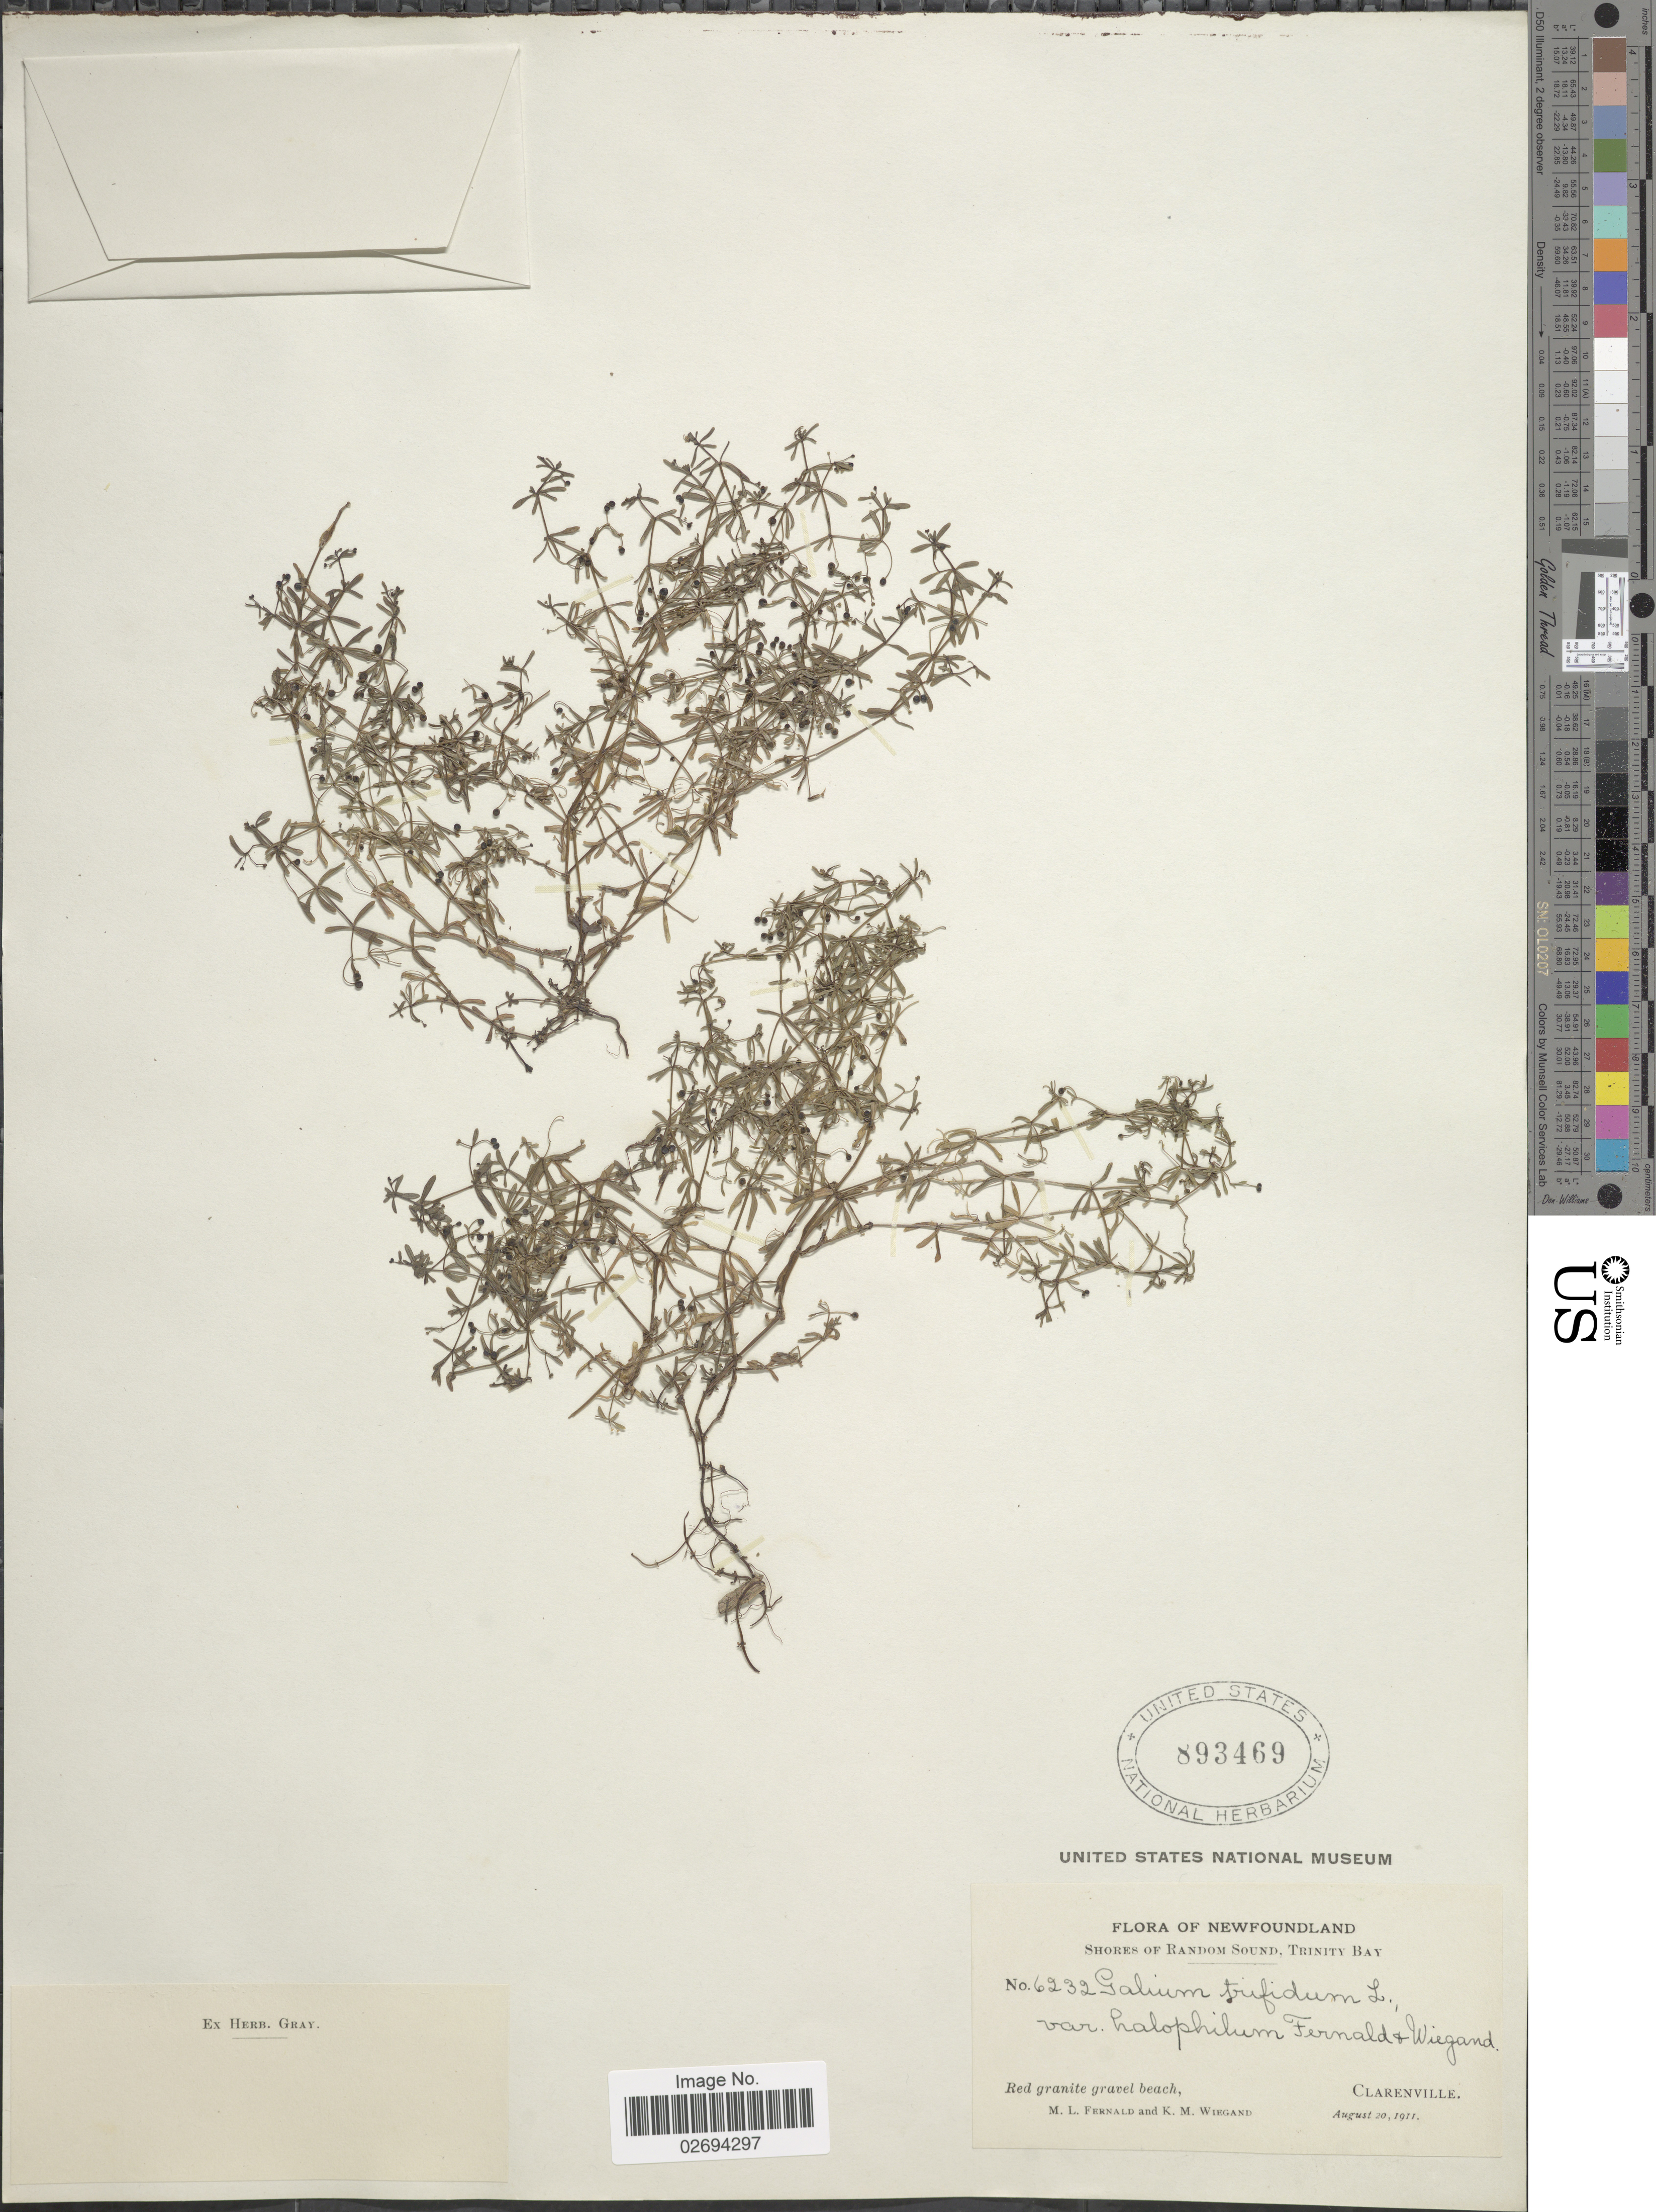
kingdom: Plantae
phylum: Tracheophyta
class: Magnoliopsida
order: Gentianales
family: Rubiaceae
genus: Galium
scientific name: Galium trifidum var. halophilum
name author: Fernald & Wiegand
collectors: M. L. Fernald & K. M. Wiegand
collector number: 6232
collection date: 1911-08-20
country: Canada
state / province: Newfoundland and Labrador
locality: Shores of Random Sound, Trinity Bay. Red granite gravel beach, Clarenville.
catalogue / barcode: US 893469